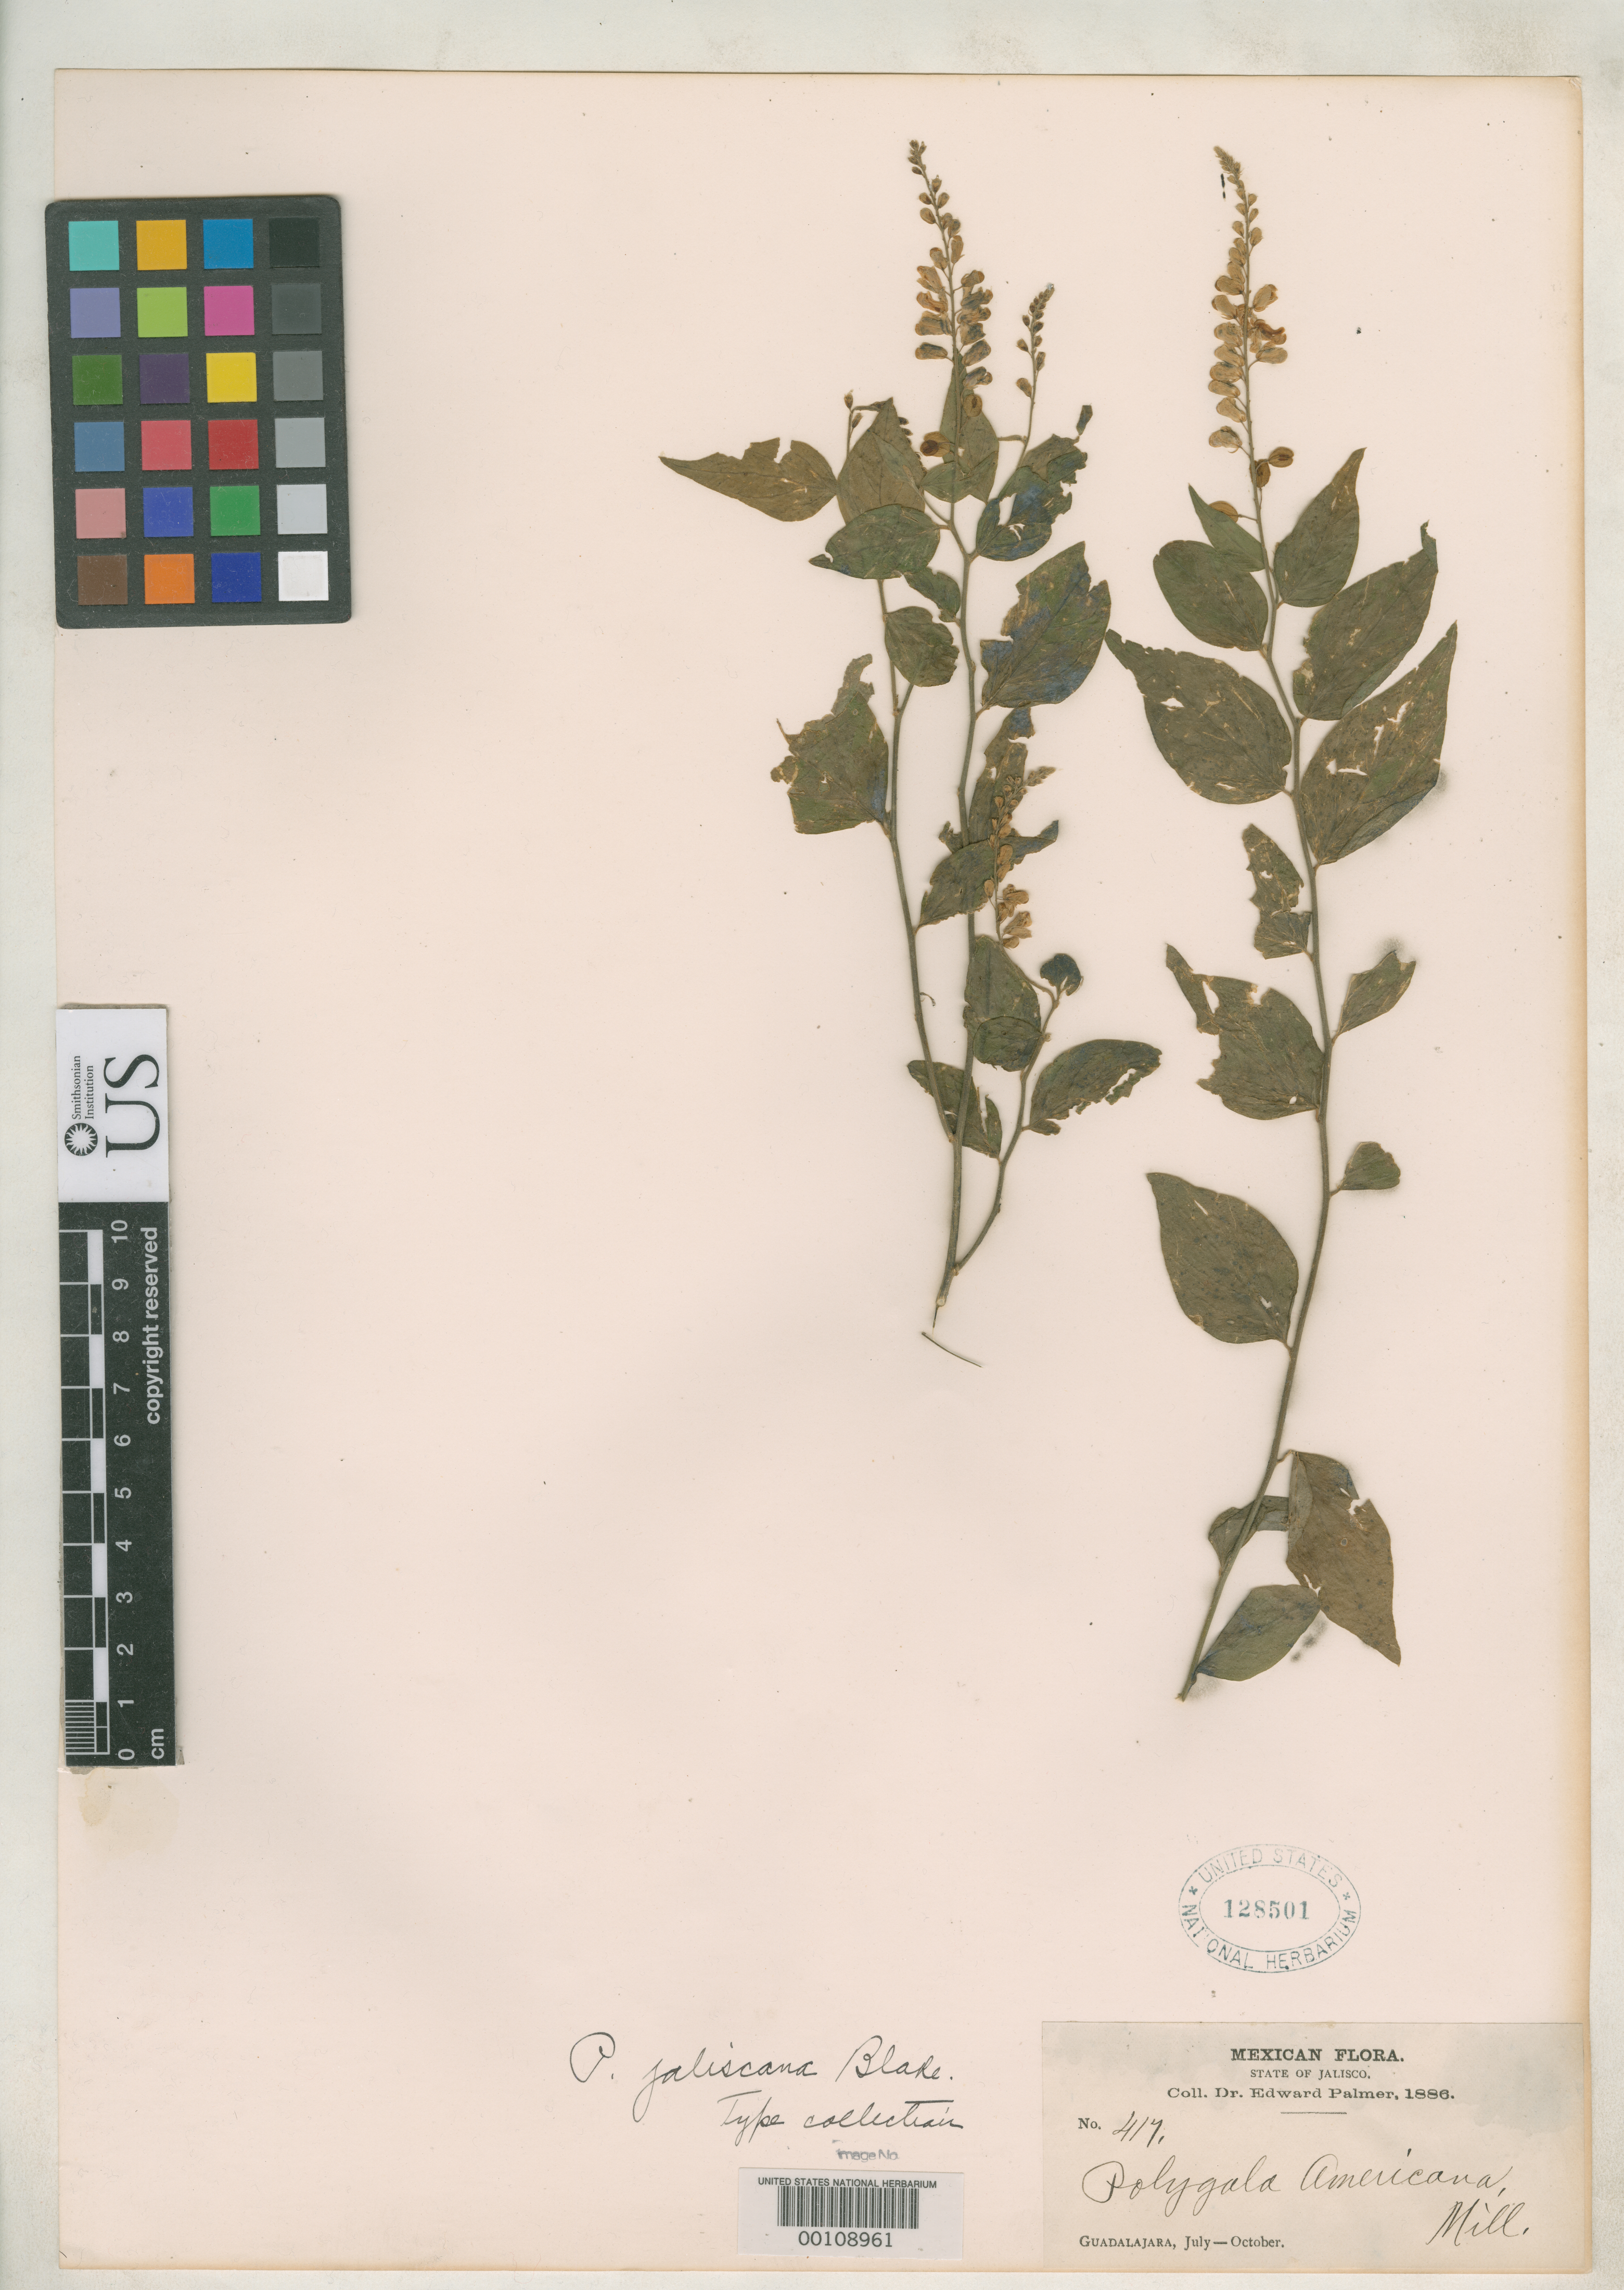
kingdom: Plantae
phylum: Tracheophyta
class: Magnoliopsida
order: Fabales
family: Polygalaceae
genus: Polygala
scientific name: Polygala jaliscana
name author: S.F. Blake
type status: Type Collection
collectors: E. Palmer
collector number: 417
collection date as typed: Jun 1886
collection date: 1886-06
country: Mexico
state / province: Jalisco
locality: Near Guadalajara.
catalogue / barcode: US 128501